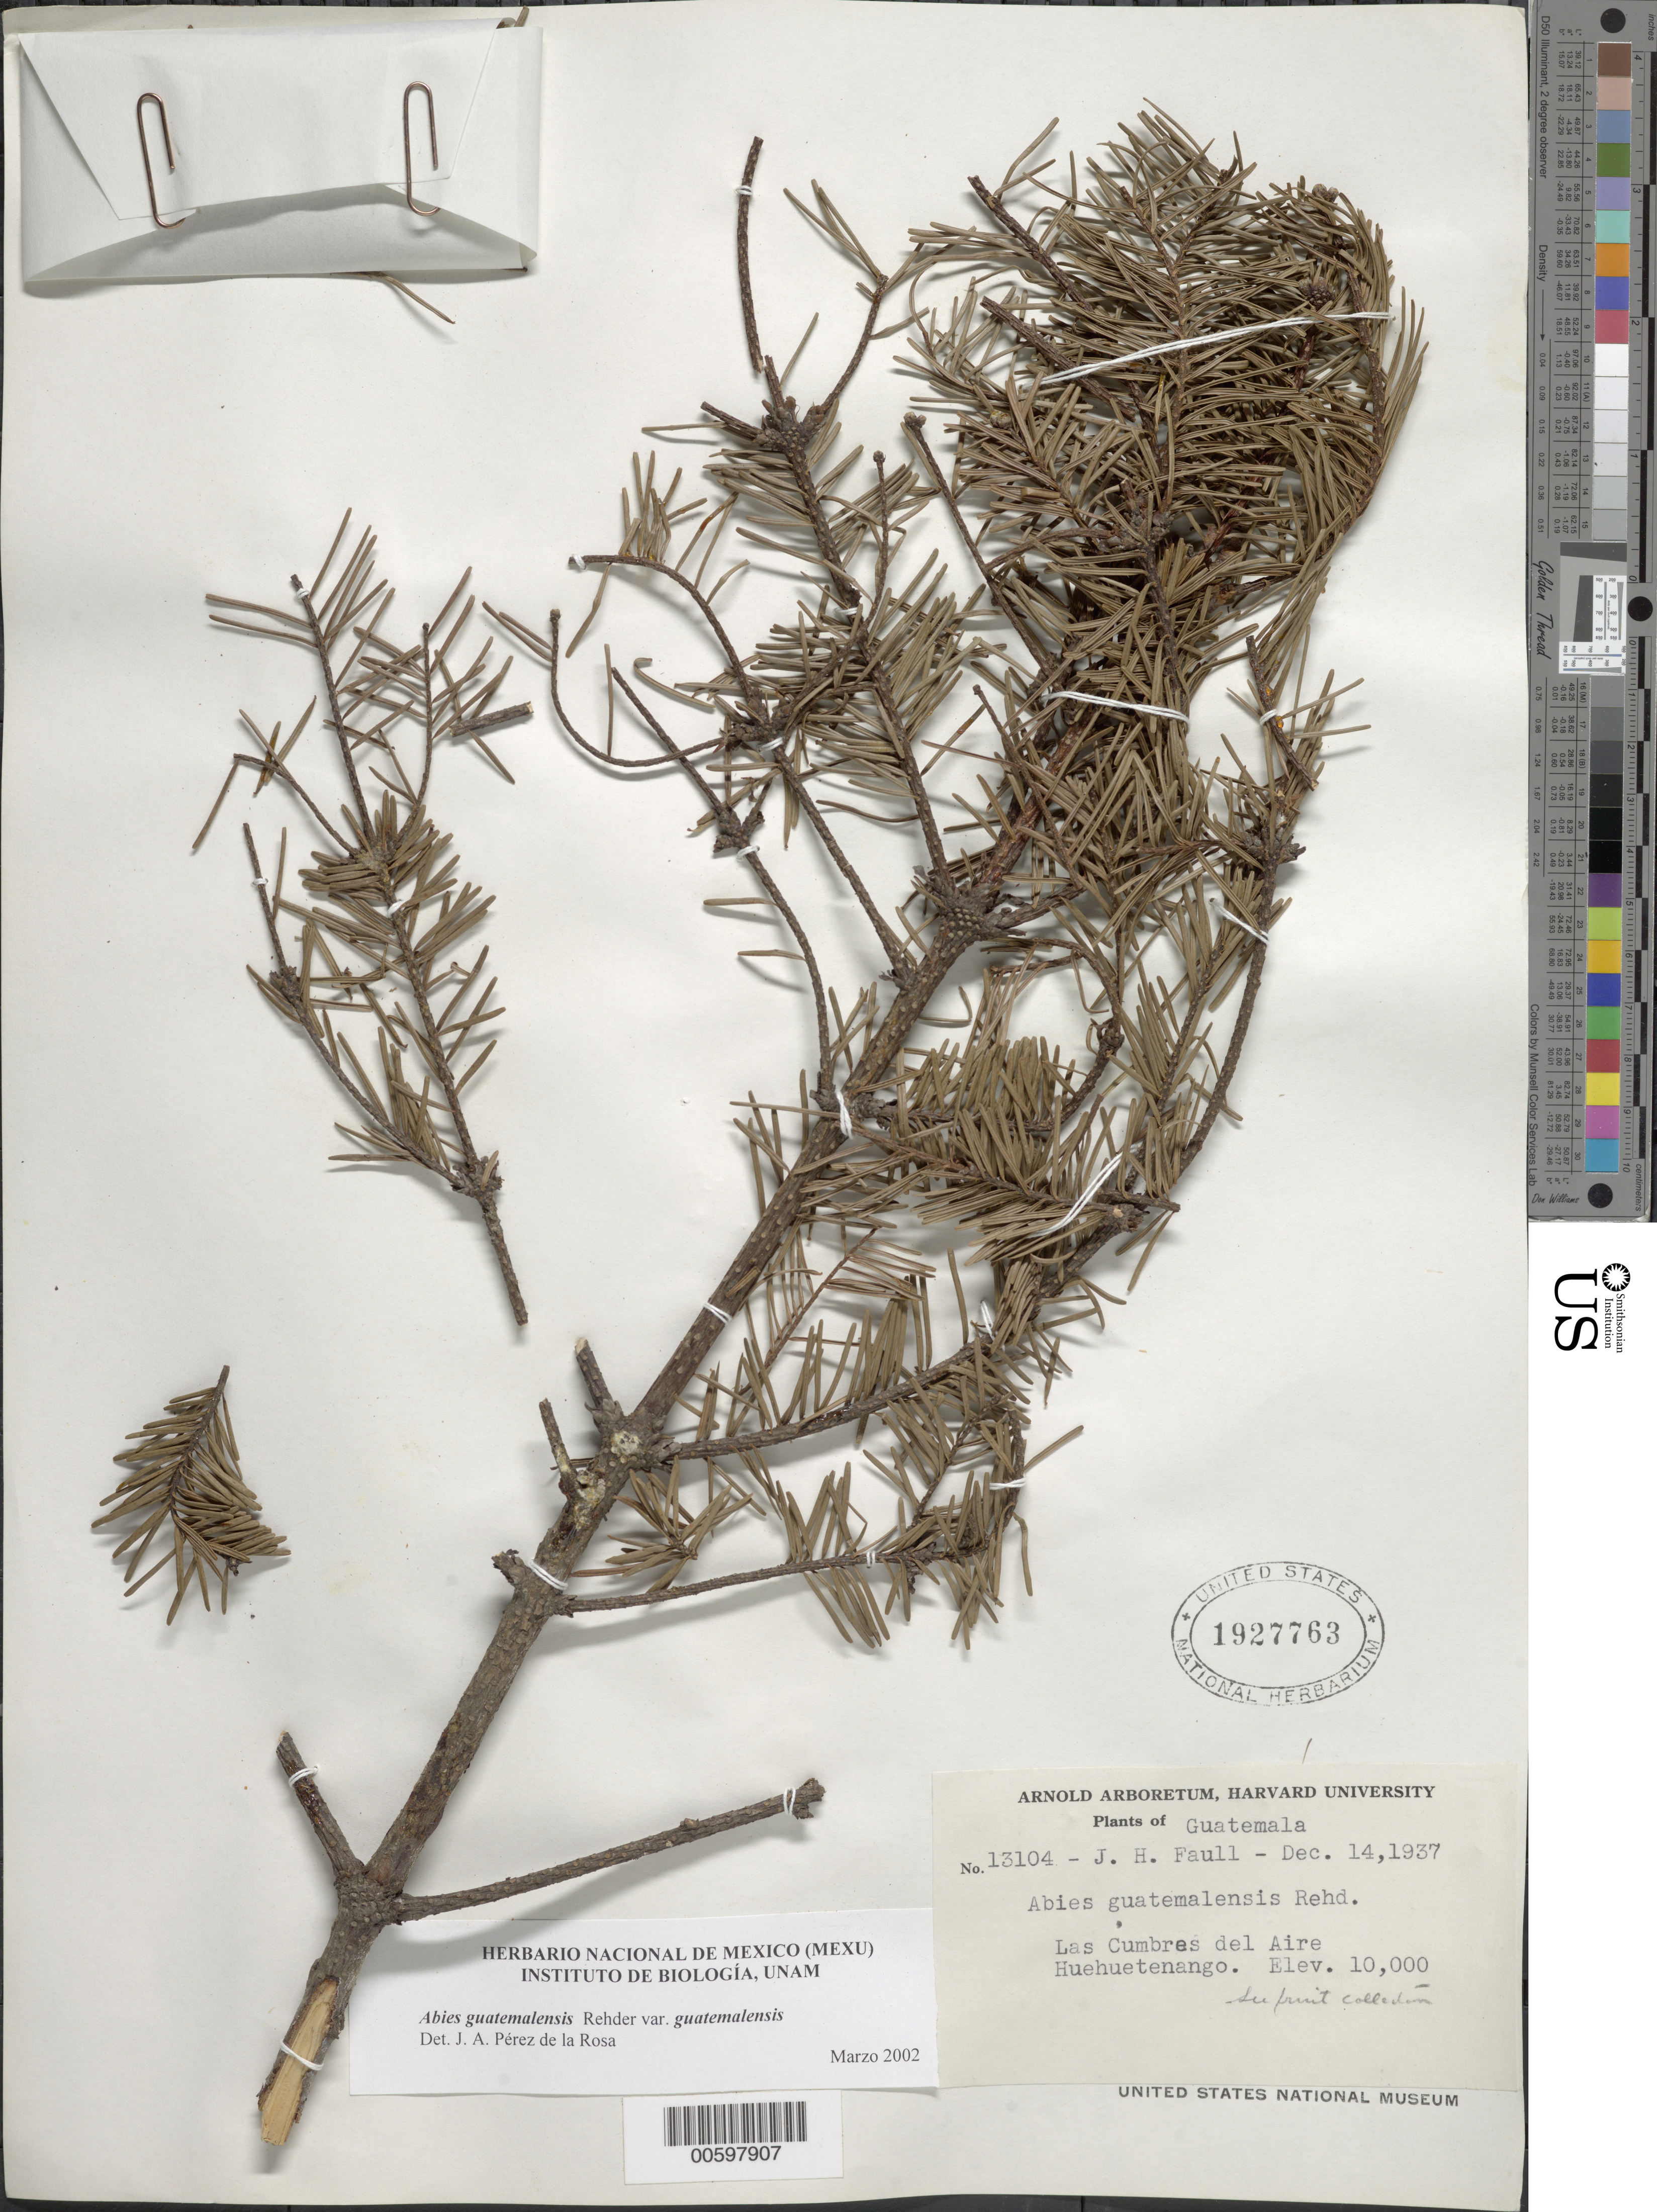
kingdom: Plantae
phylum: Tracheophyta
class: Pinopsida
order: Pinales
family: Pinaceae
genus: Abies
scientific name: Abies guatemalensis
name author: Rehder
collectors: J. Faull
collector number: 13104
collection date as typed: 14 Dec 1937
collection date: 1937-12-14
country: Guatemala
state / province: Huehuetenango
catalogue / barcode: US 1927763